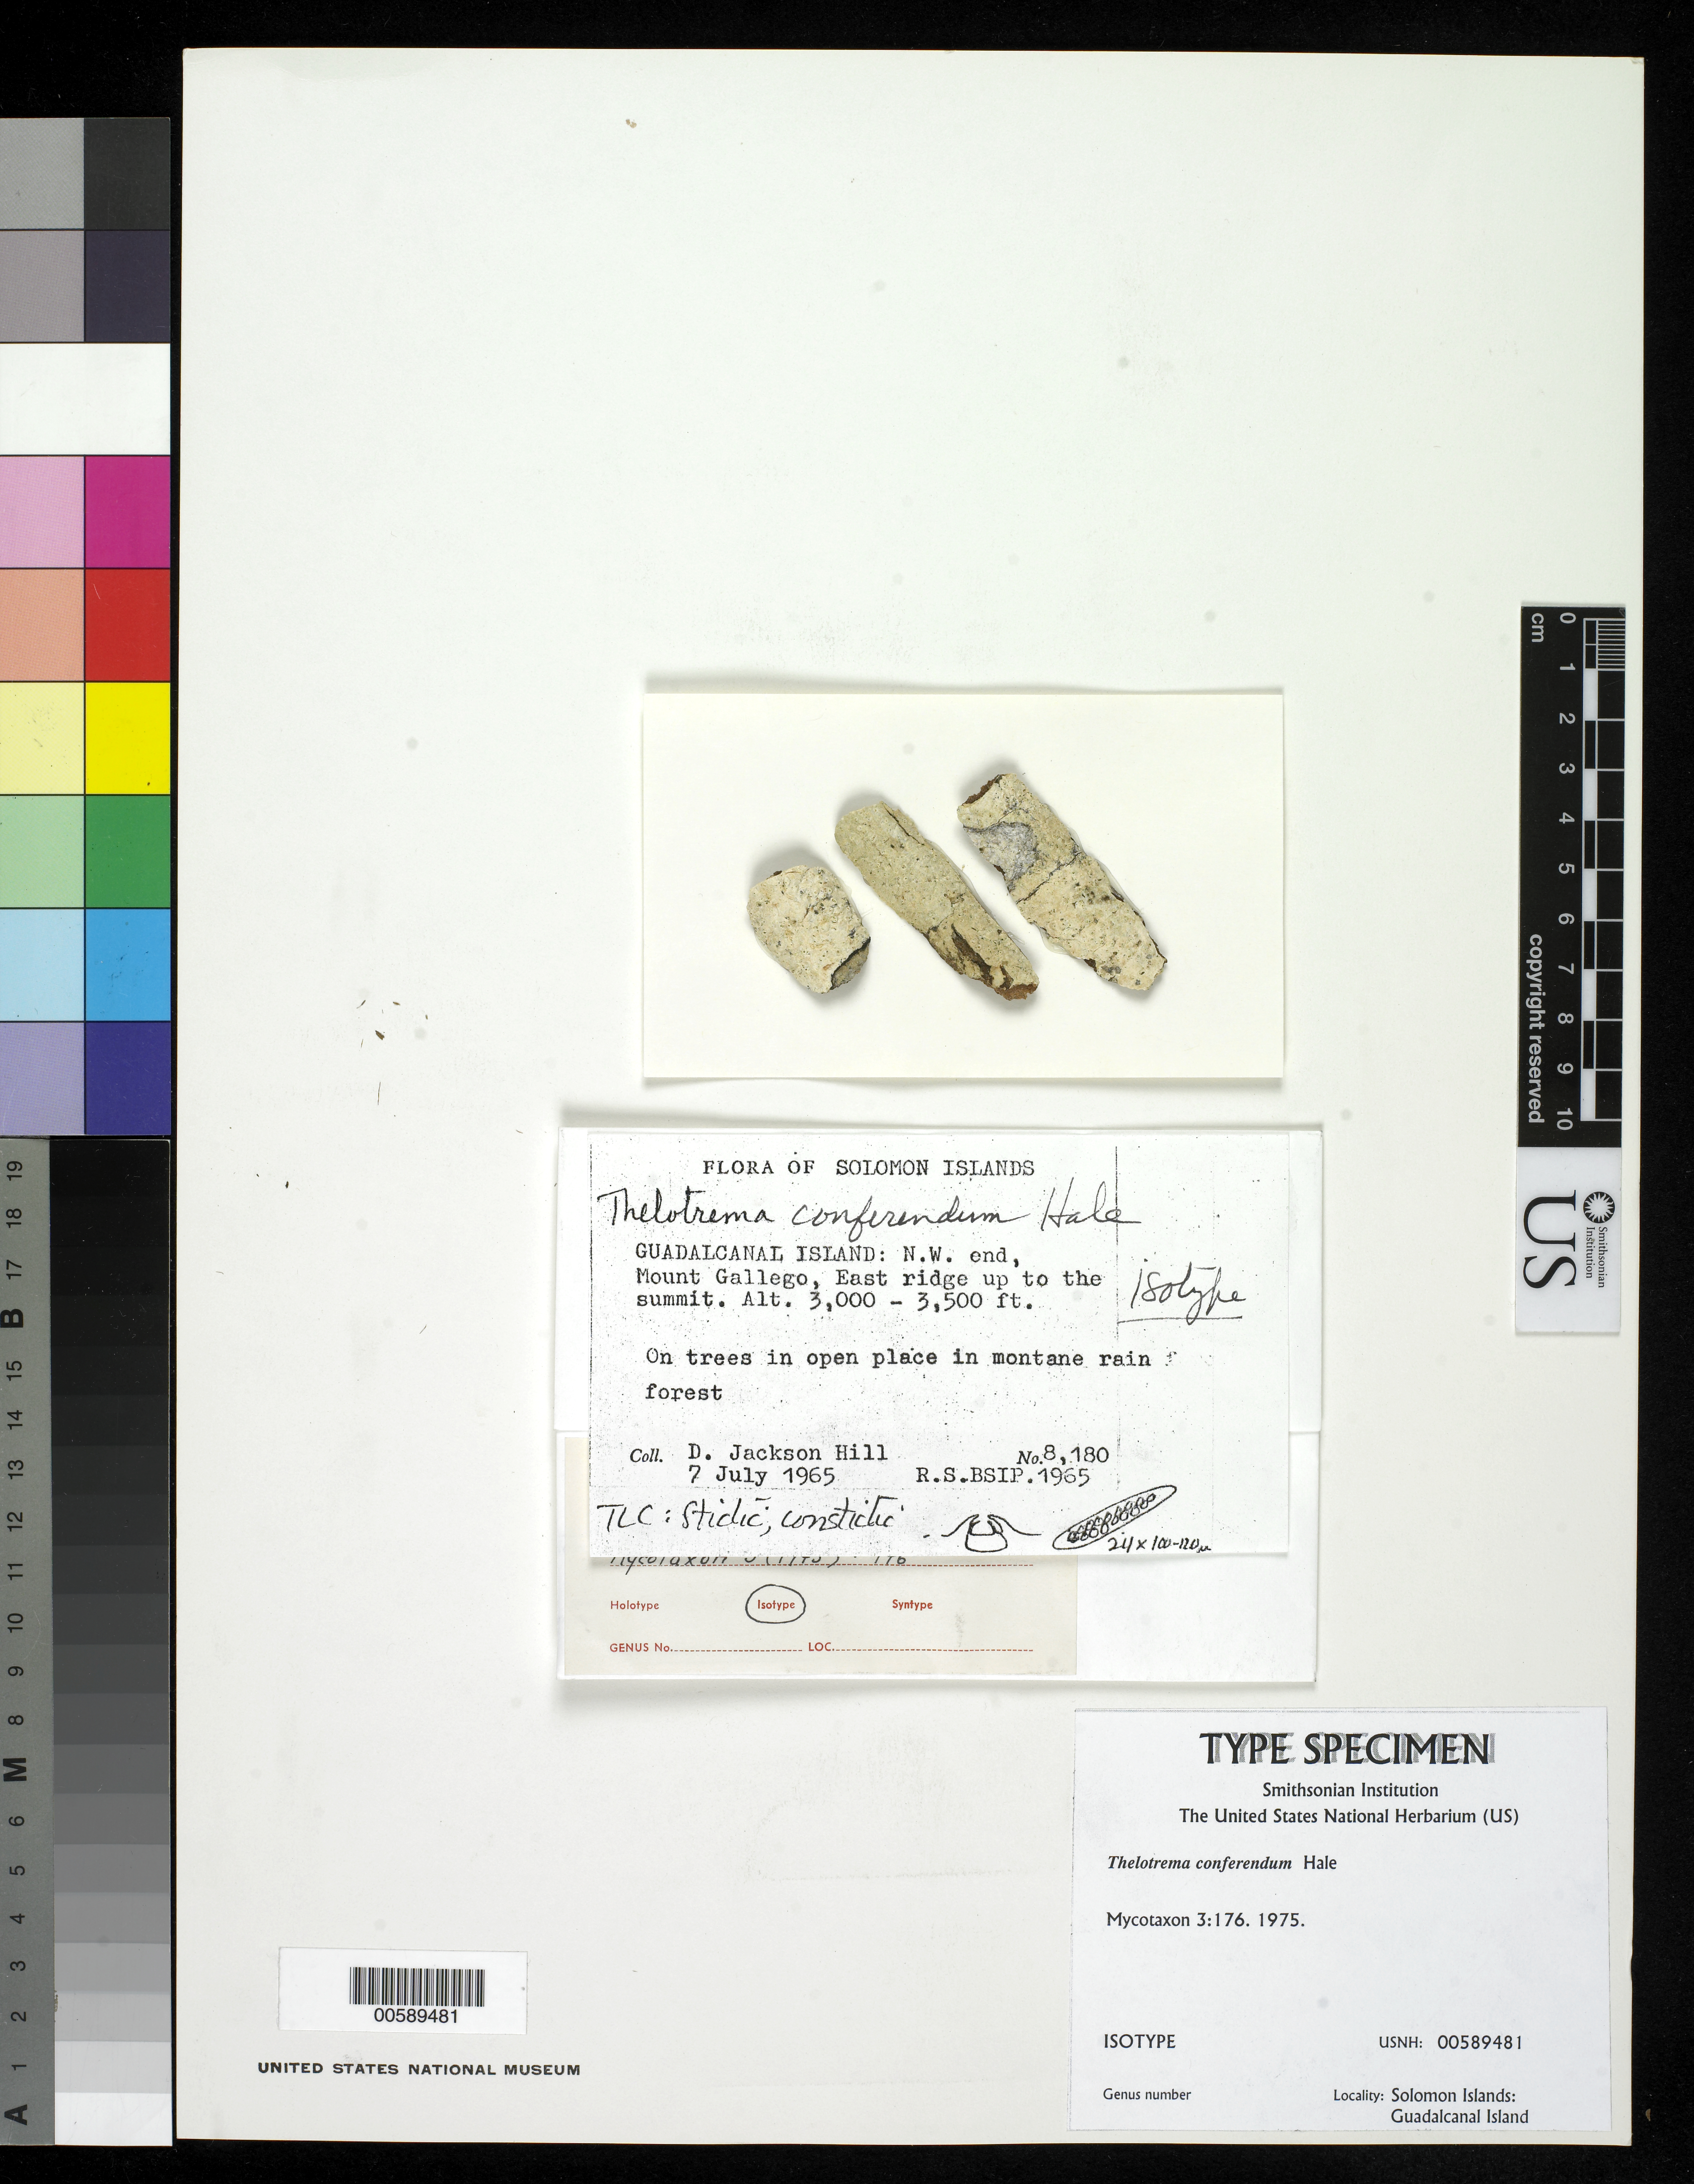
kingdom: Fungi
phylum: Ascomycota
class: Lecanoromycetes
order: Ostropales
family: Graphidaceae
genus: Thelotrema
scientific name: Thelotrema conferendum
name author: Hale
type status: Isotype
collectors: D. J. Hill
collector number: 8180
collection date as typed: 07 Jul 1965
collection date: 1965-07-07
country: Solomon Islands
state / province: Guadalcanal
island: Guadalcanal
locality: NW end, Mount Gallego, E ridge up to summit.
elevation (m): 914